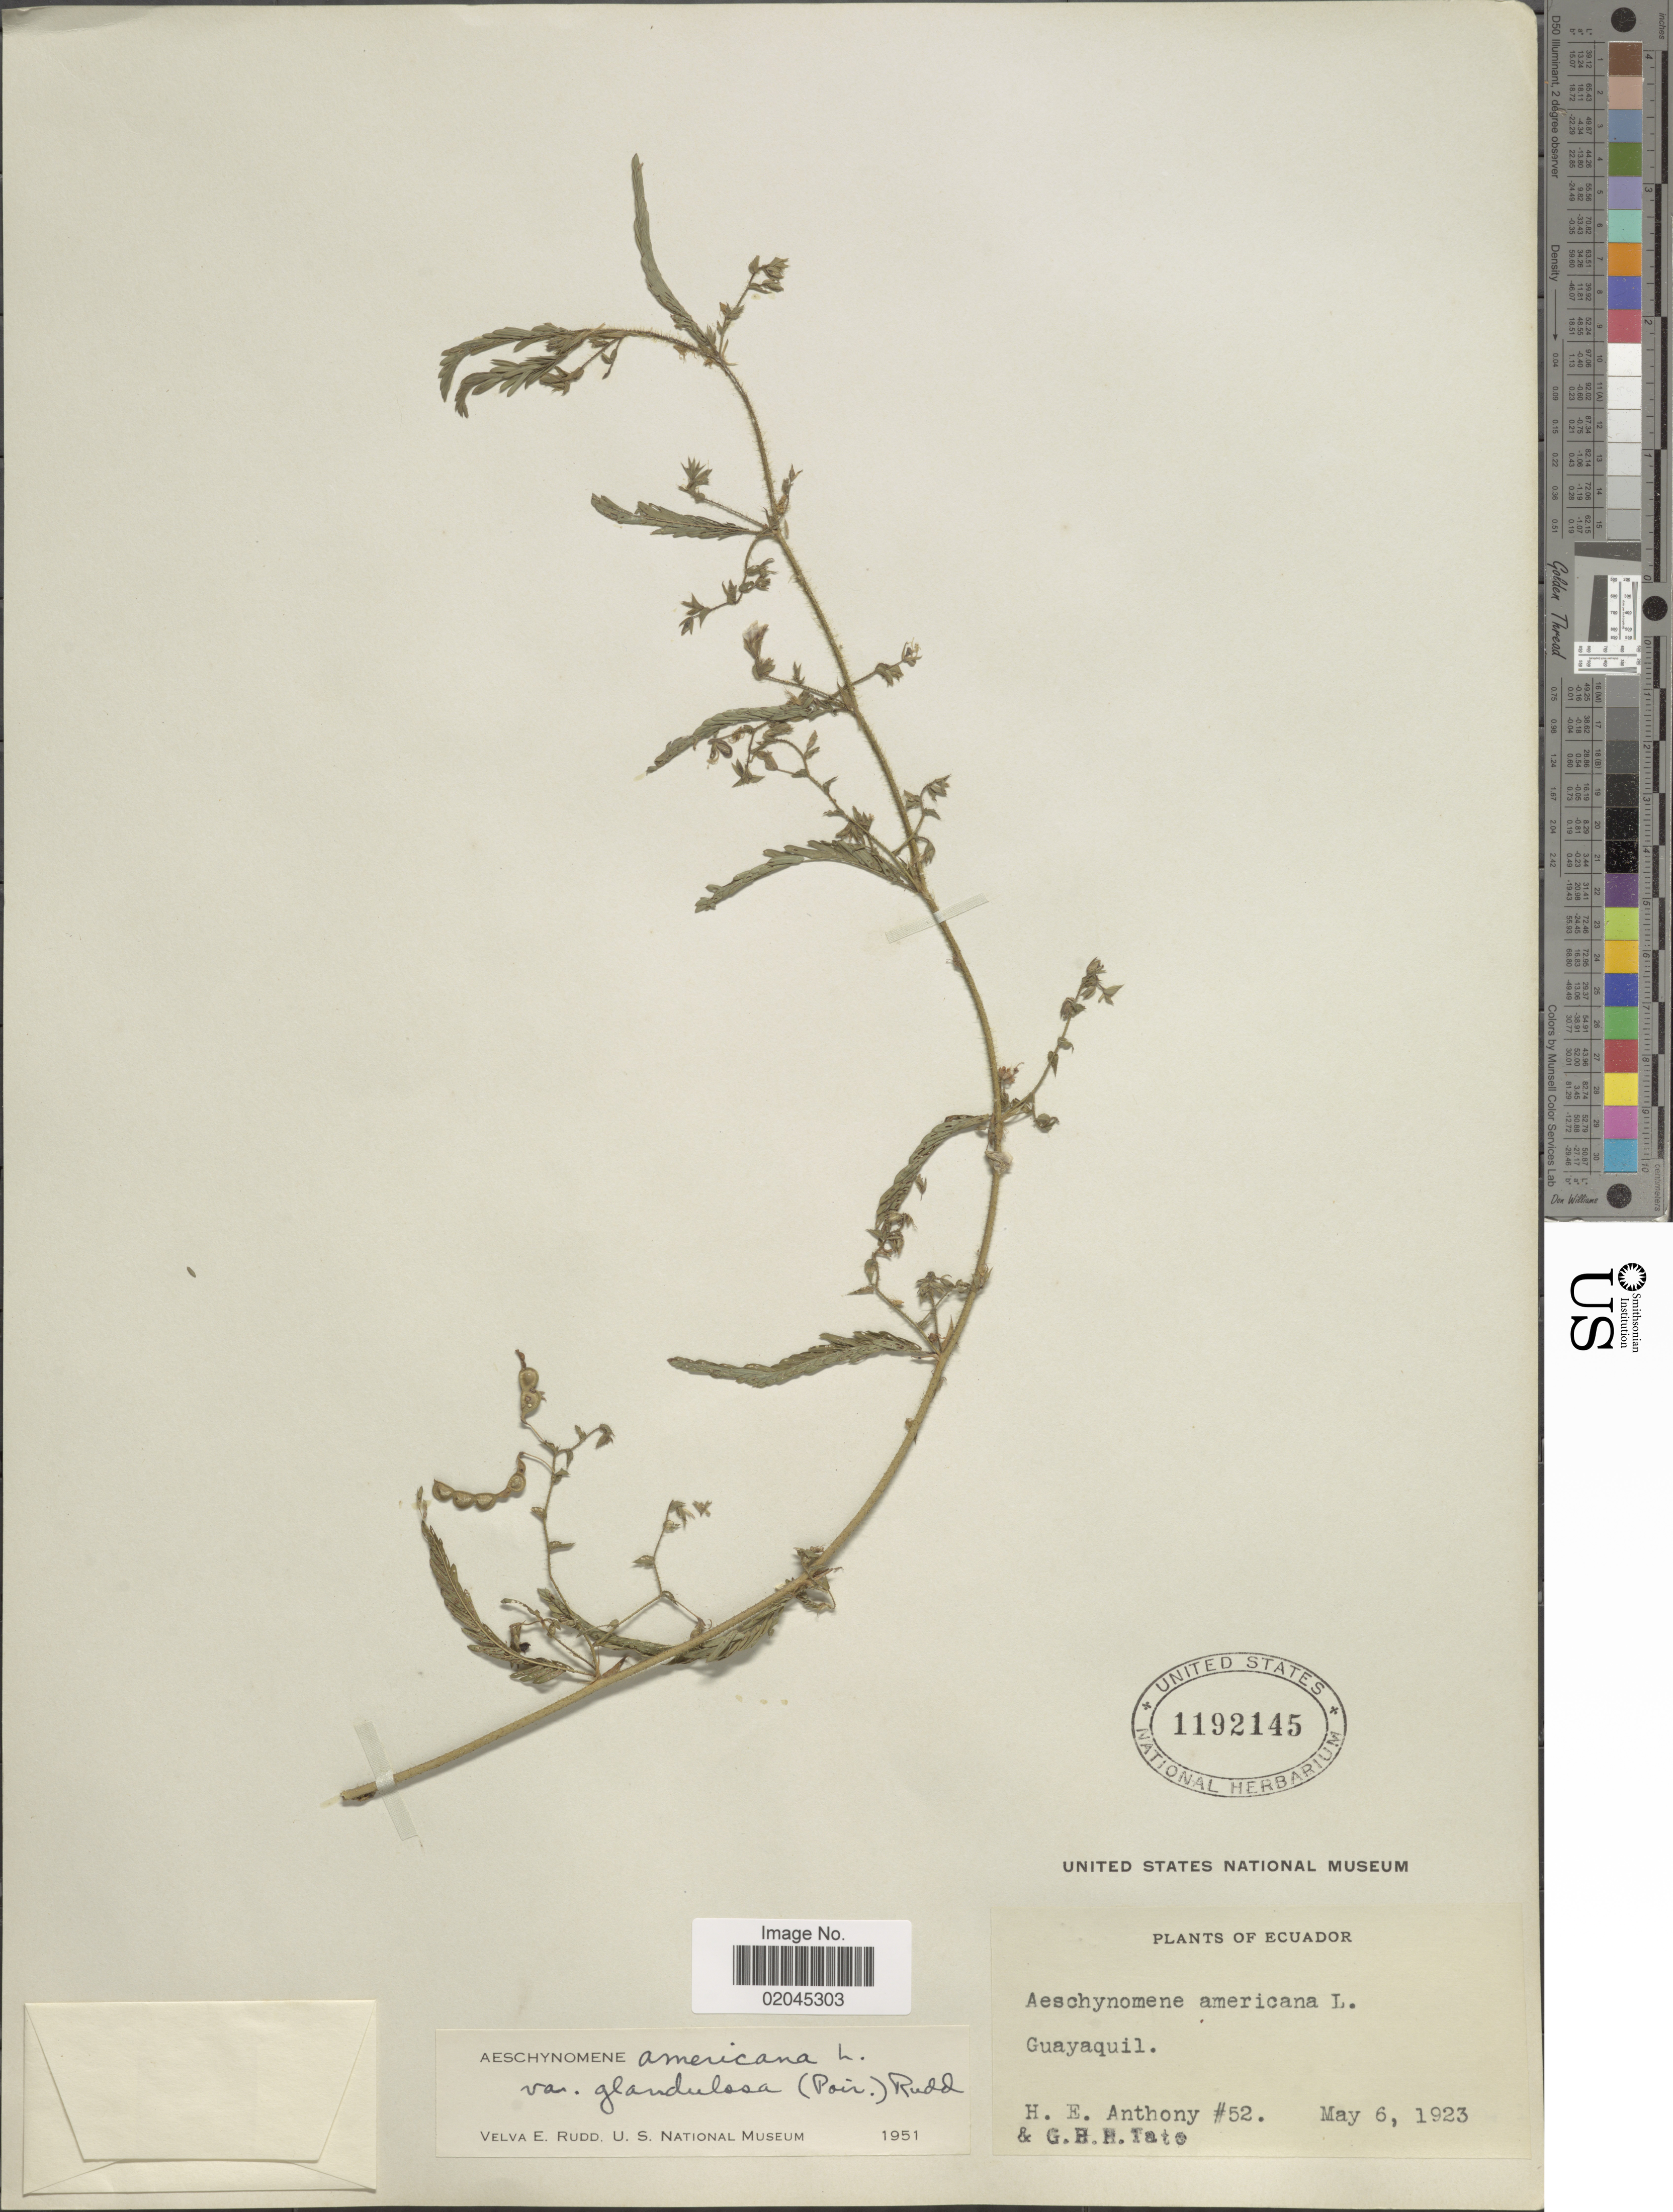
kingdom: Plantae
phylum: Tracheophyta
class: Magnoliopsida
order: Fabales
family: Fabaceae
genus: Aeschynomene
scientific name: Aeschynomene americana var. americana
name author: L.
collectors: H. E. Anthony & G. H. H.Tate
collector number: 52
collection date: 1923-05-06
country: Ecuador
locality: Guayaquil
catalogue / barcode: US 1192145